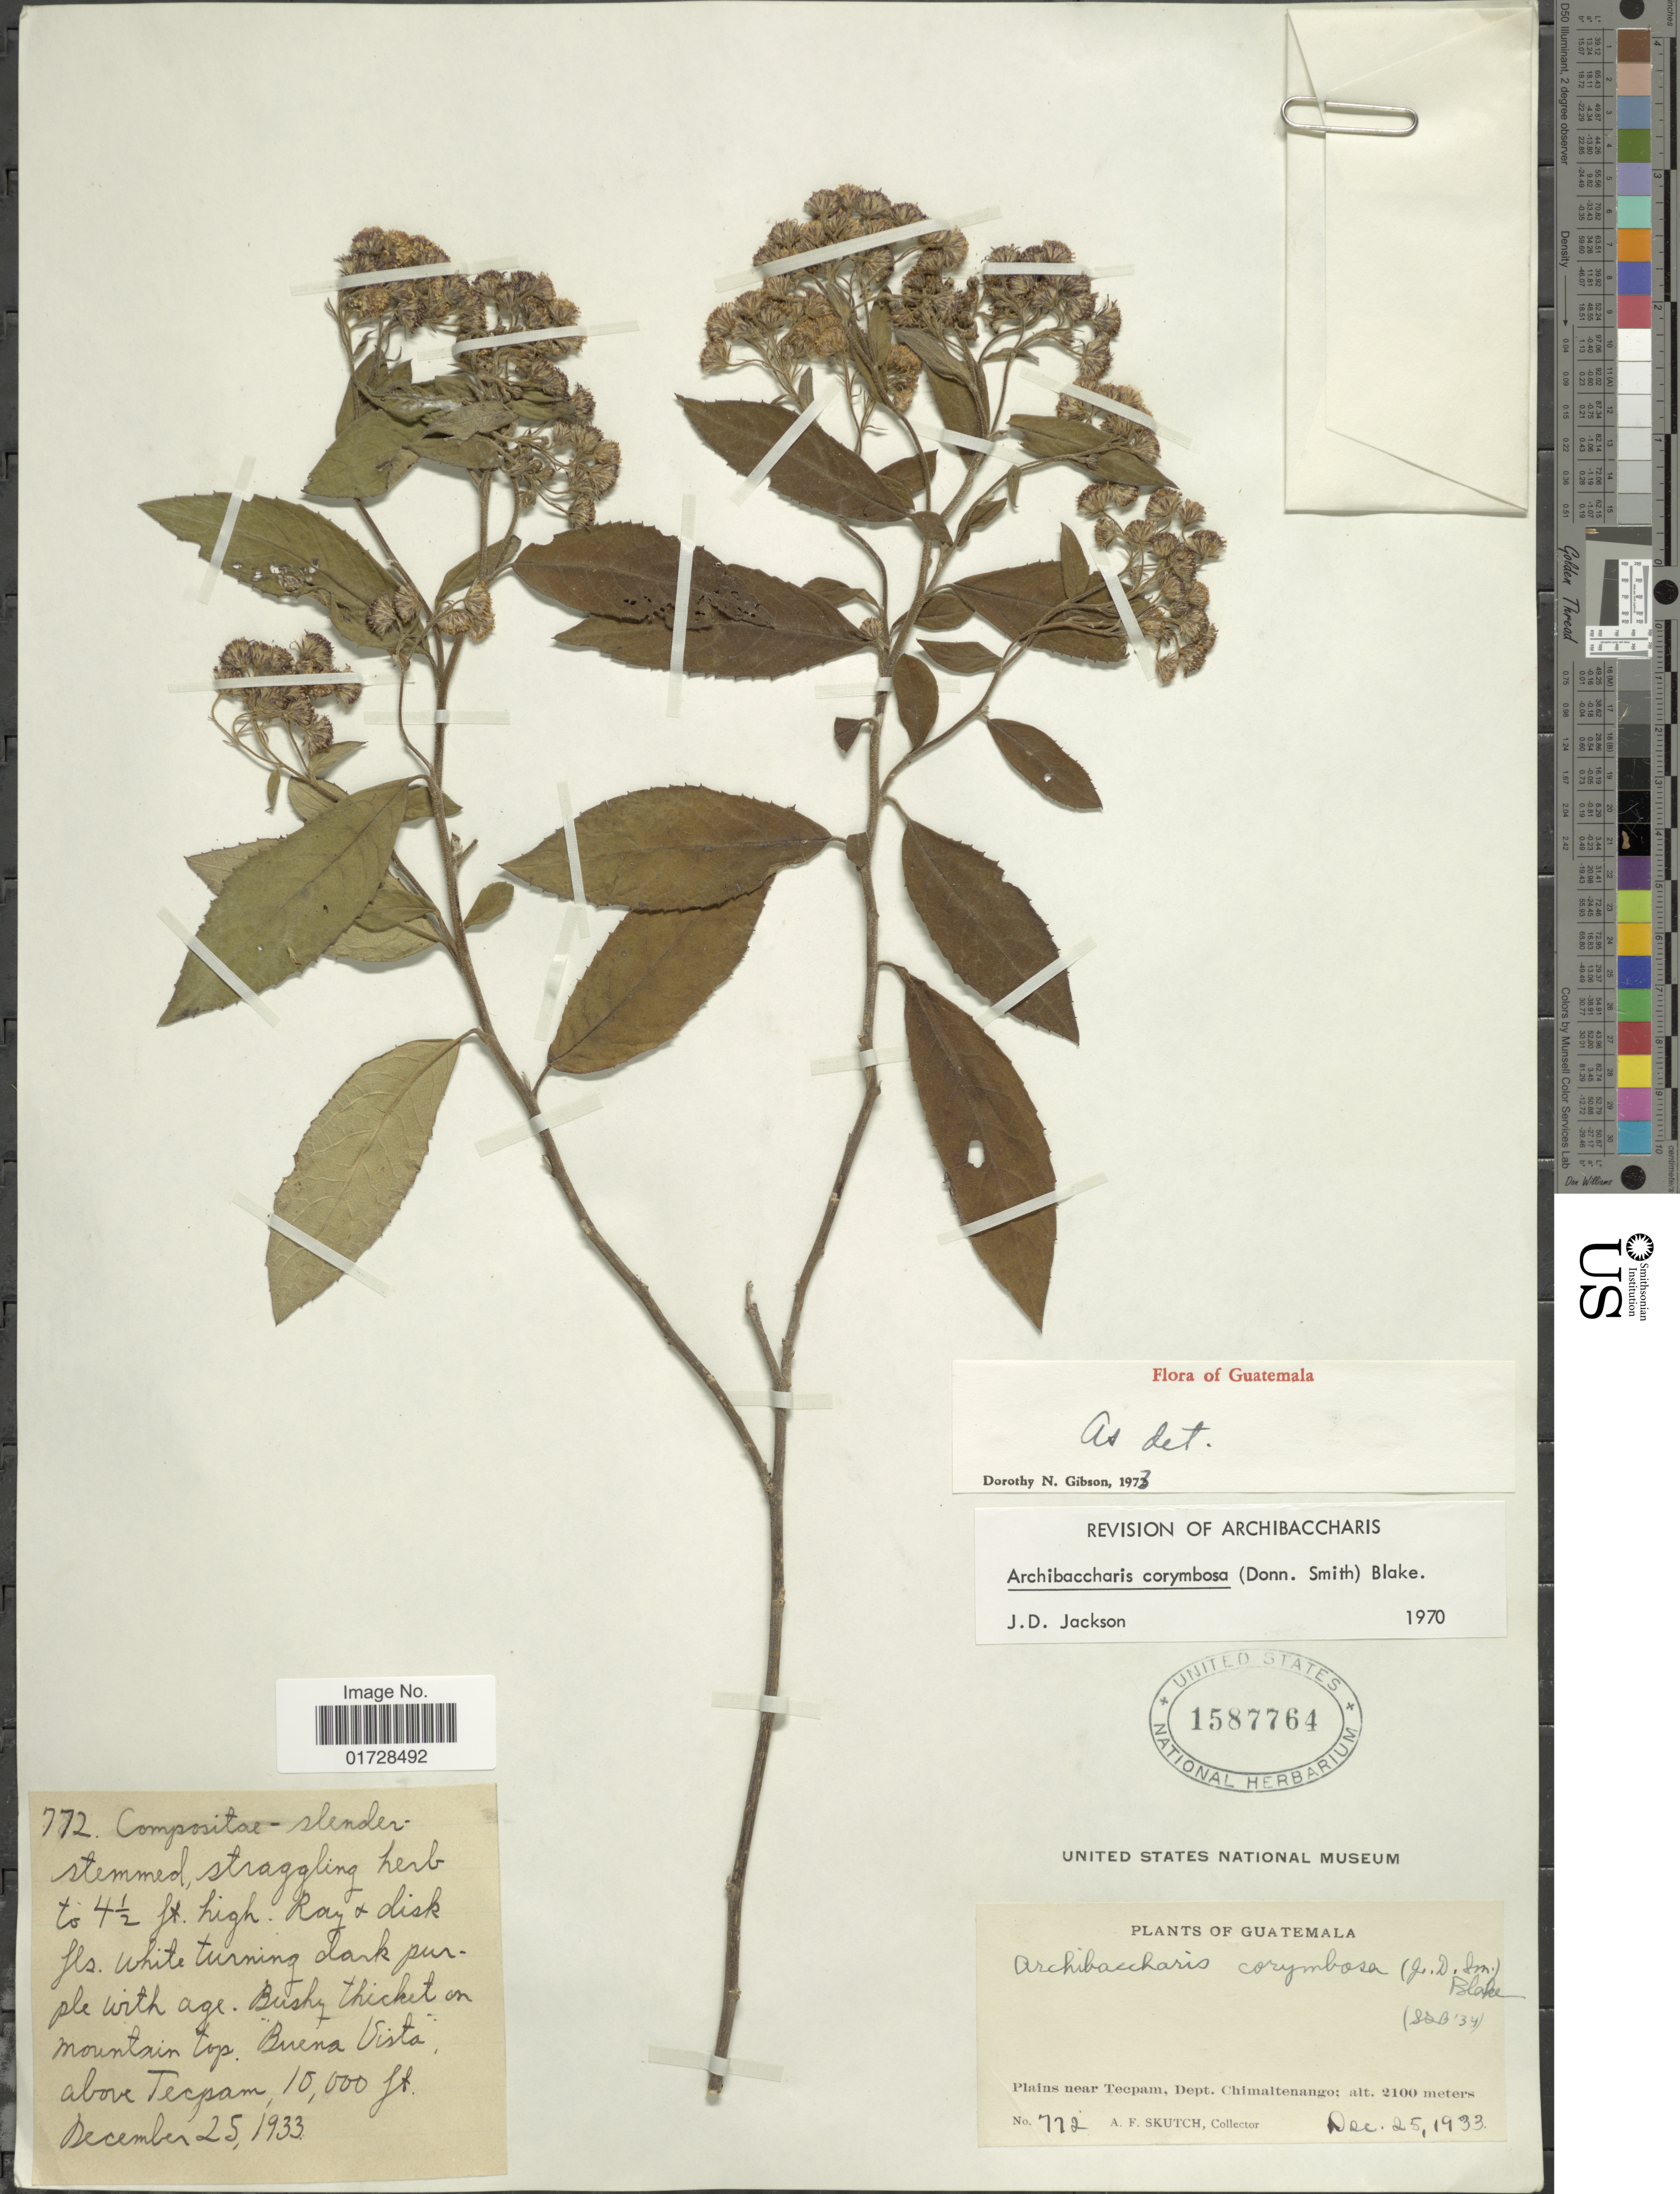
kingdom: Plantae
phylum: Tracheophyta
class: Magnoliopsida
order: Asterales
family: Asteraceae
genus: Archibaccharis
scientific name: Archibaccharis corymbosa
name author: (Donn. Sm.) S.F. Blake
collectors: A. F. Skutch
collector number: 772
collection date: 1933-12-25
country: Guatemala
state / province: Chimaltenango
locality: Mountain top Buena Vista, above Tecpam, plains near Tecpam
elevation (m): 3048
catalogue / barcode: US 1587764